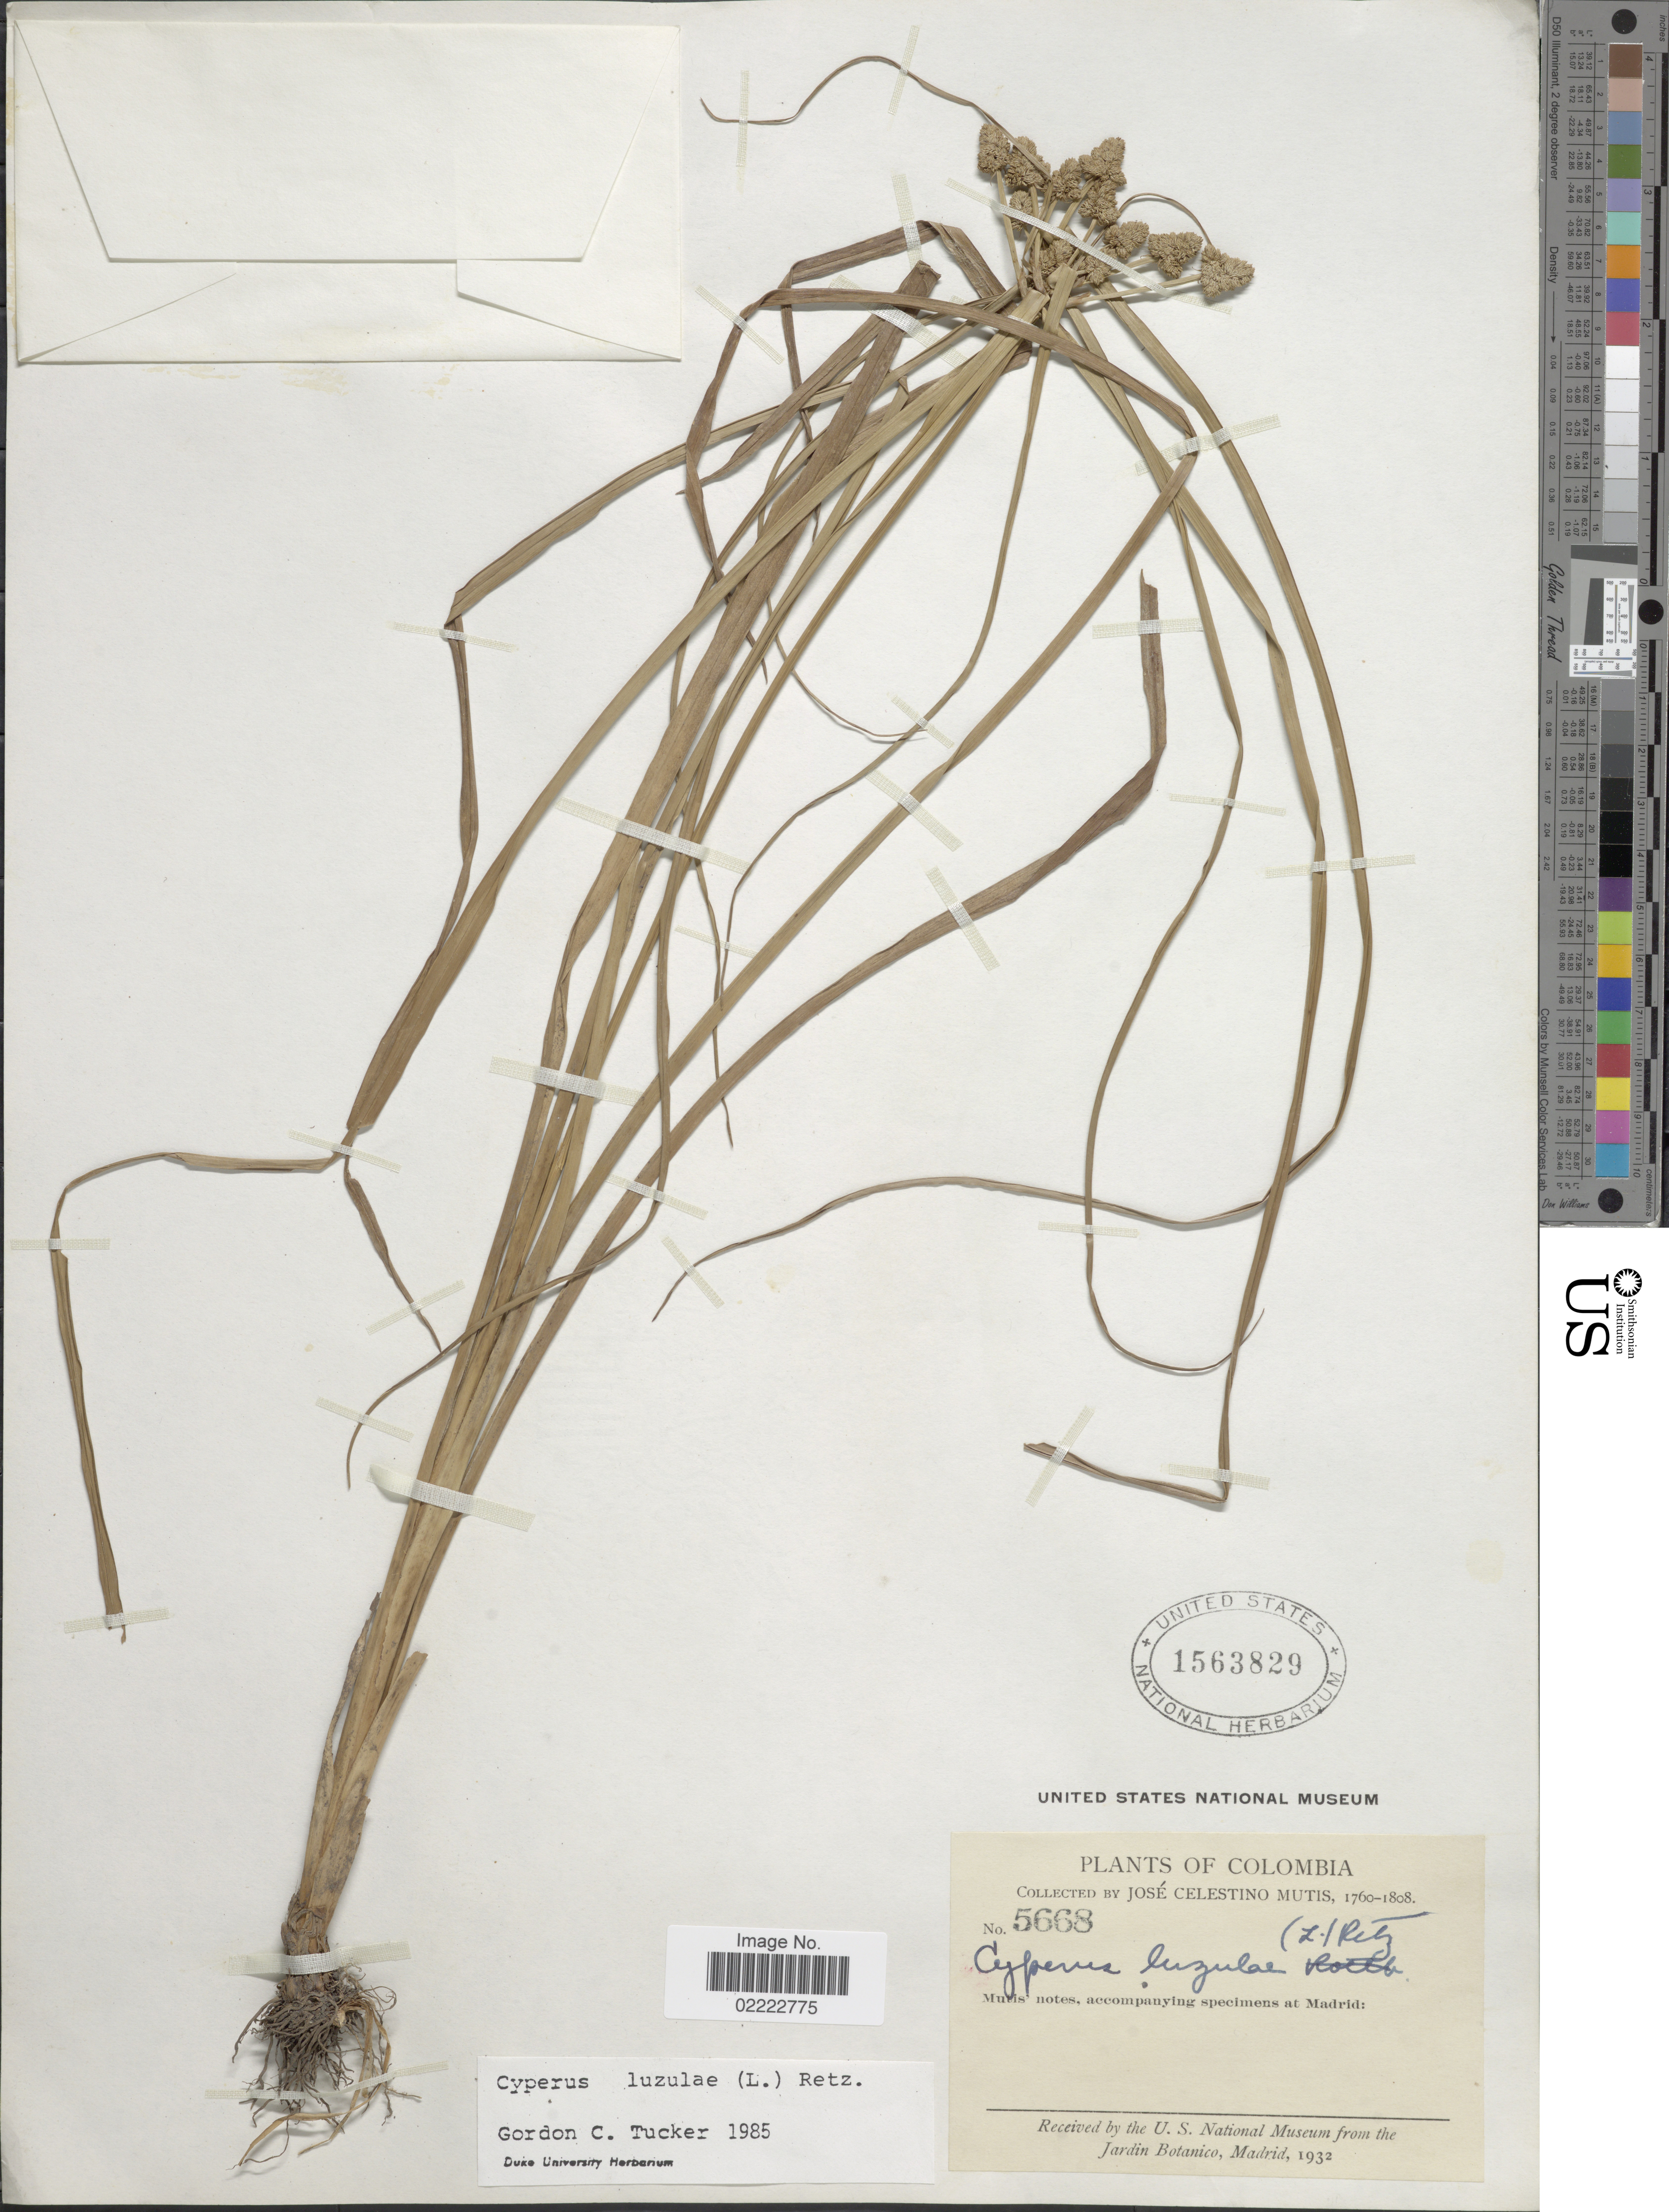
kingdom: Plantae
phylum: Tracheophyta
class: Liliopsida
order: Poales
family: Cyperaceae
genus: Cyperus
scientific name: Cyperus luzulae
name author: (L.) Rottb. ex Retz.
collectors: J. C. B. Mutis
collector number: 5668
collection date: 1760/1808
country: Colombia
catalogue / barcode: US 1563829